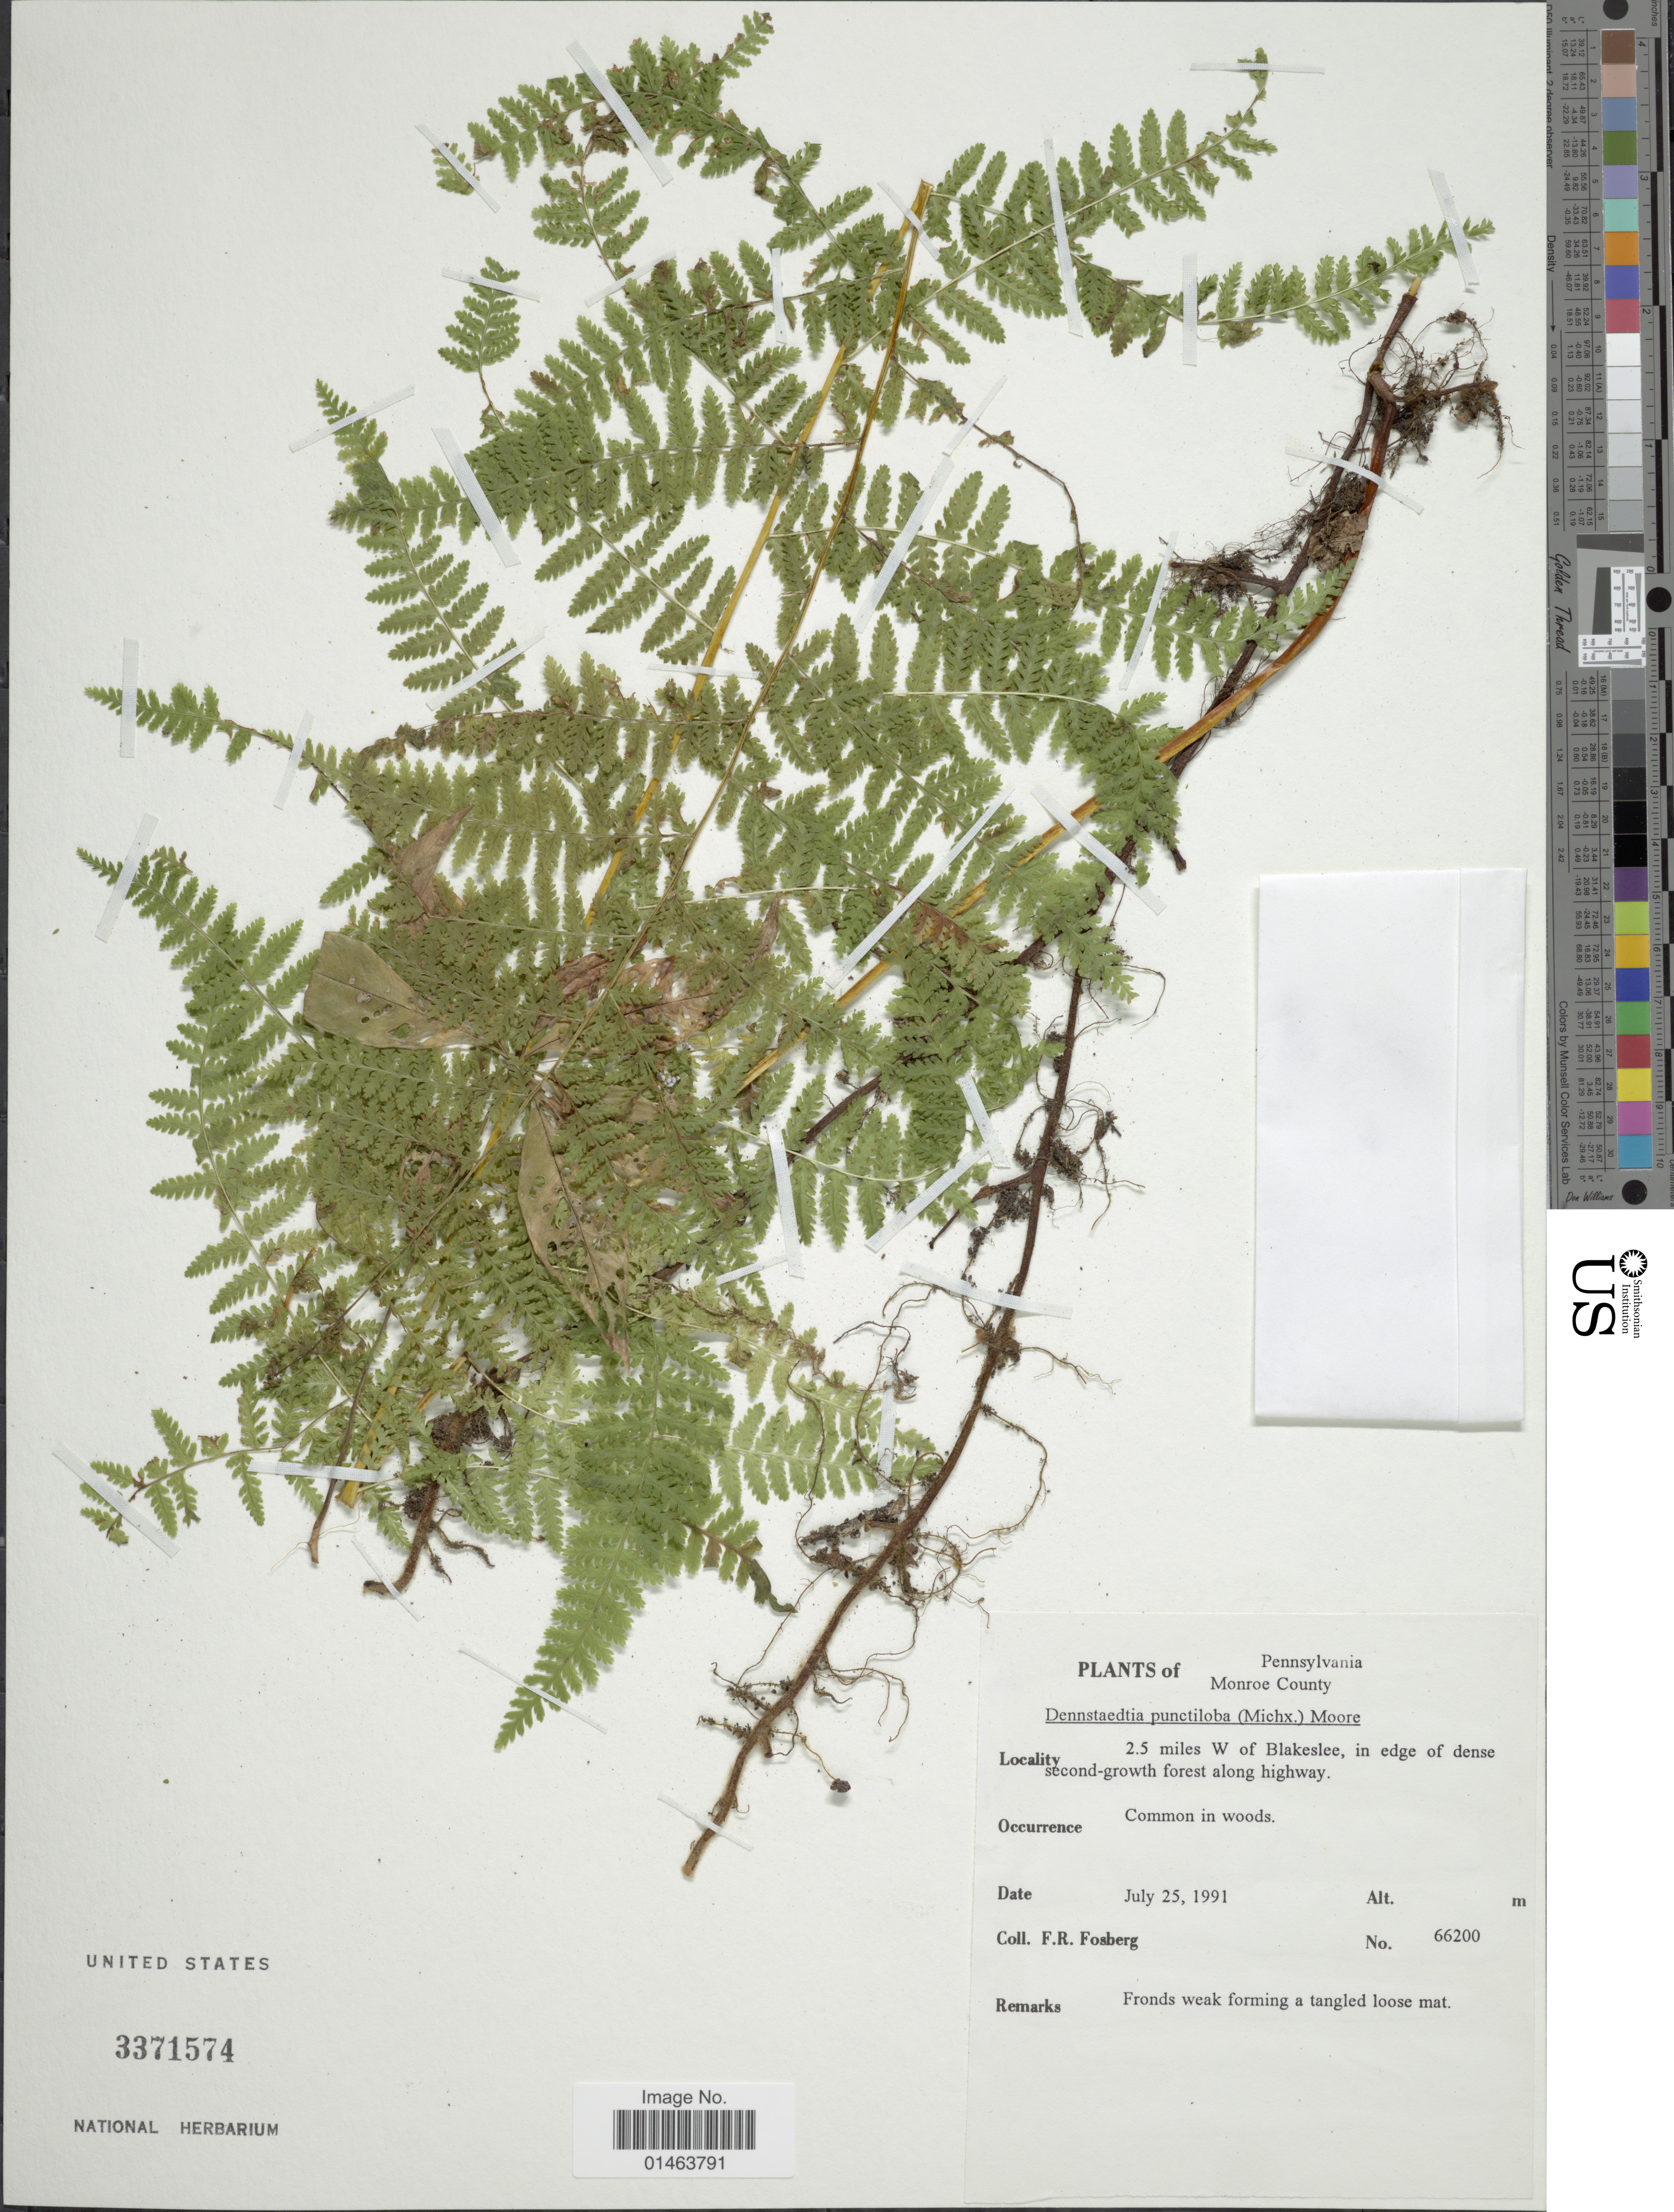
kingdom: Plantae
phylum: Tracheophyta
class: Polypodiopsida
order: Polypodiales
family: Dennstaedtiaceae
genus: Dennstaedtia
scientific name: Dennstaedtia punctilobula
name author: (Michx.) T. Moore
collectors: F. R. Fosberg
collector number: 66200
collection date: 1991-07-25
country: United States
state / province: Pennsylvania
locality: Monroe Coyntu, 2.5 miles W. of Blakeslee, in edge of dense second-growth forest along highway.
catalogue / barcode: US 3371574